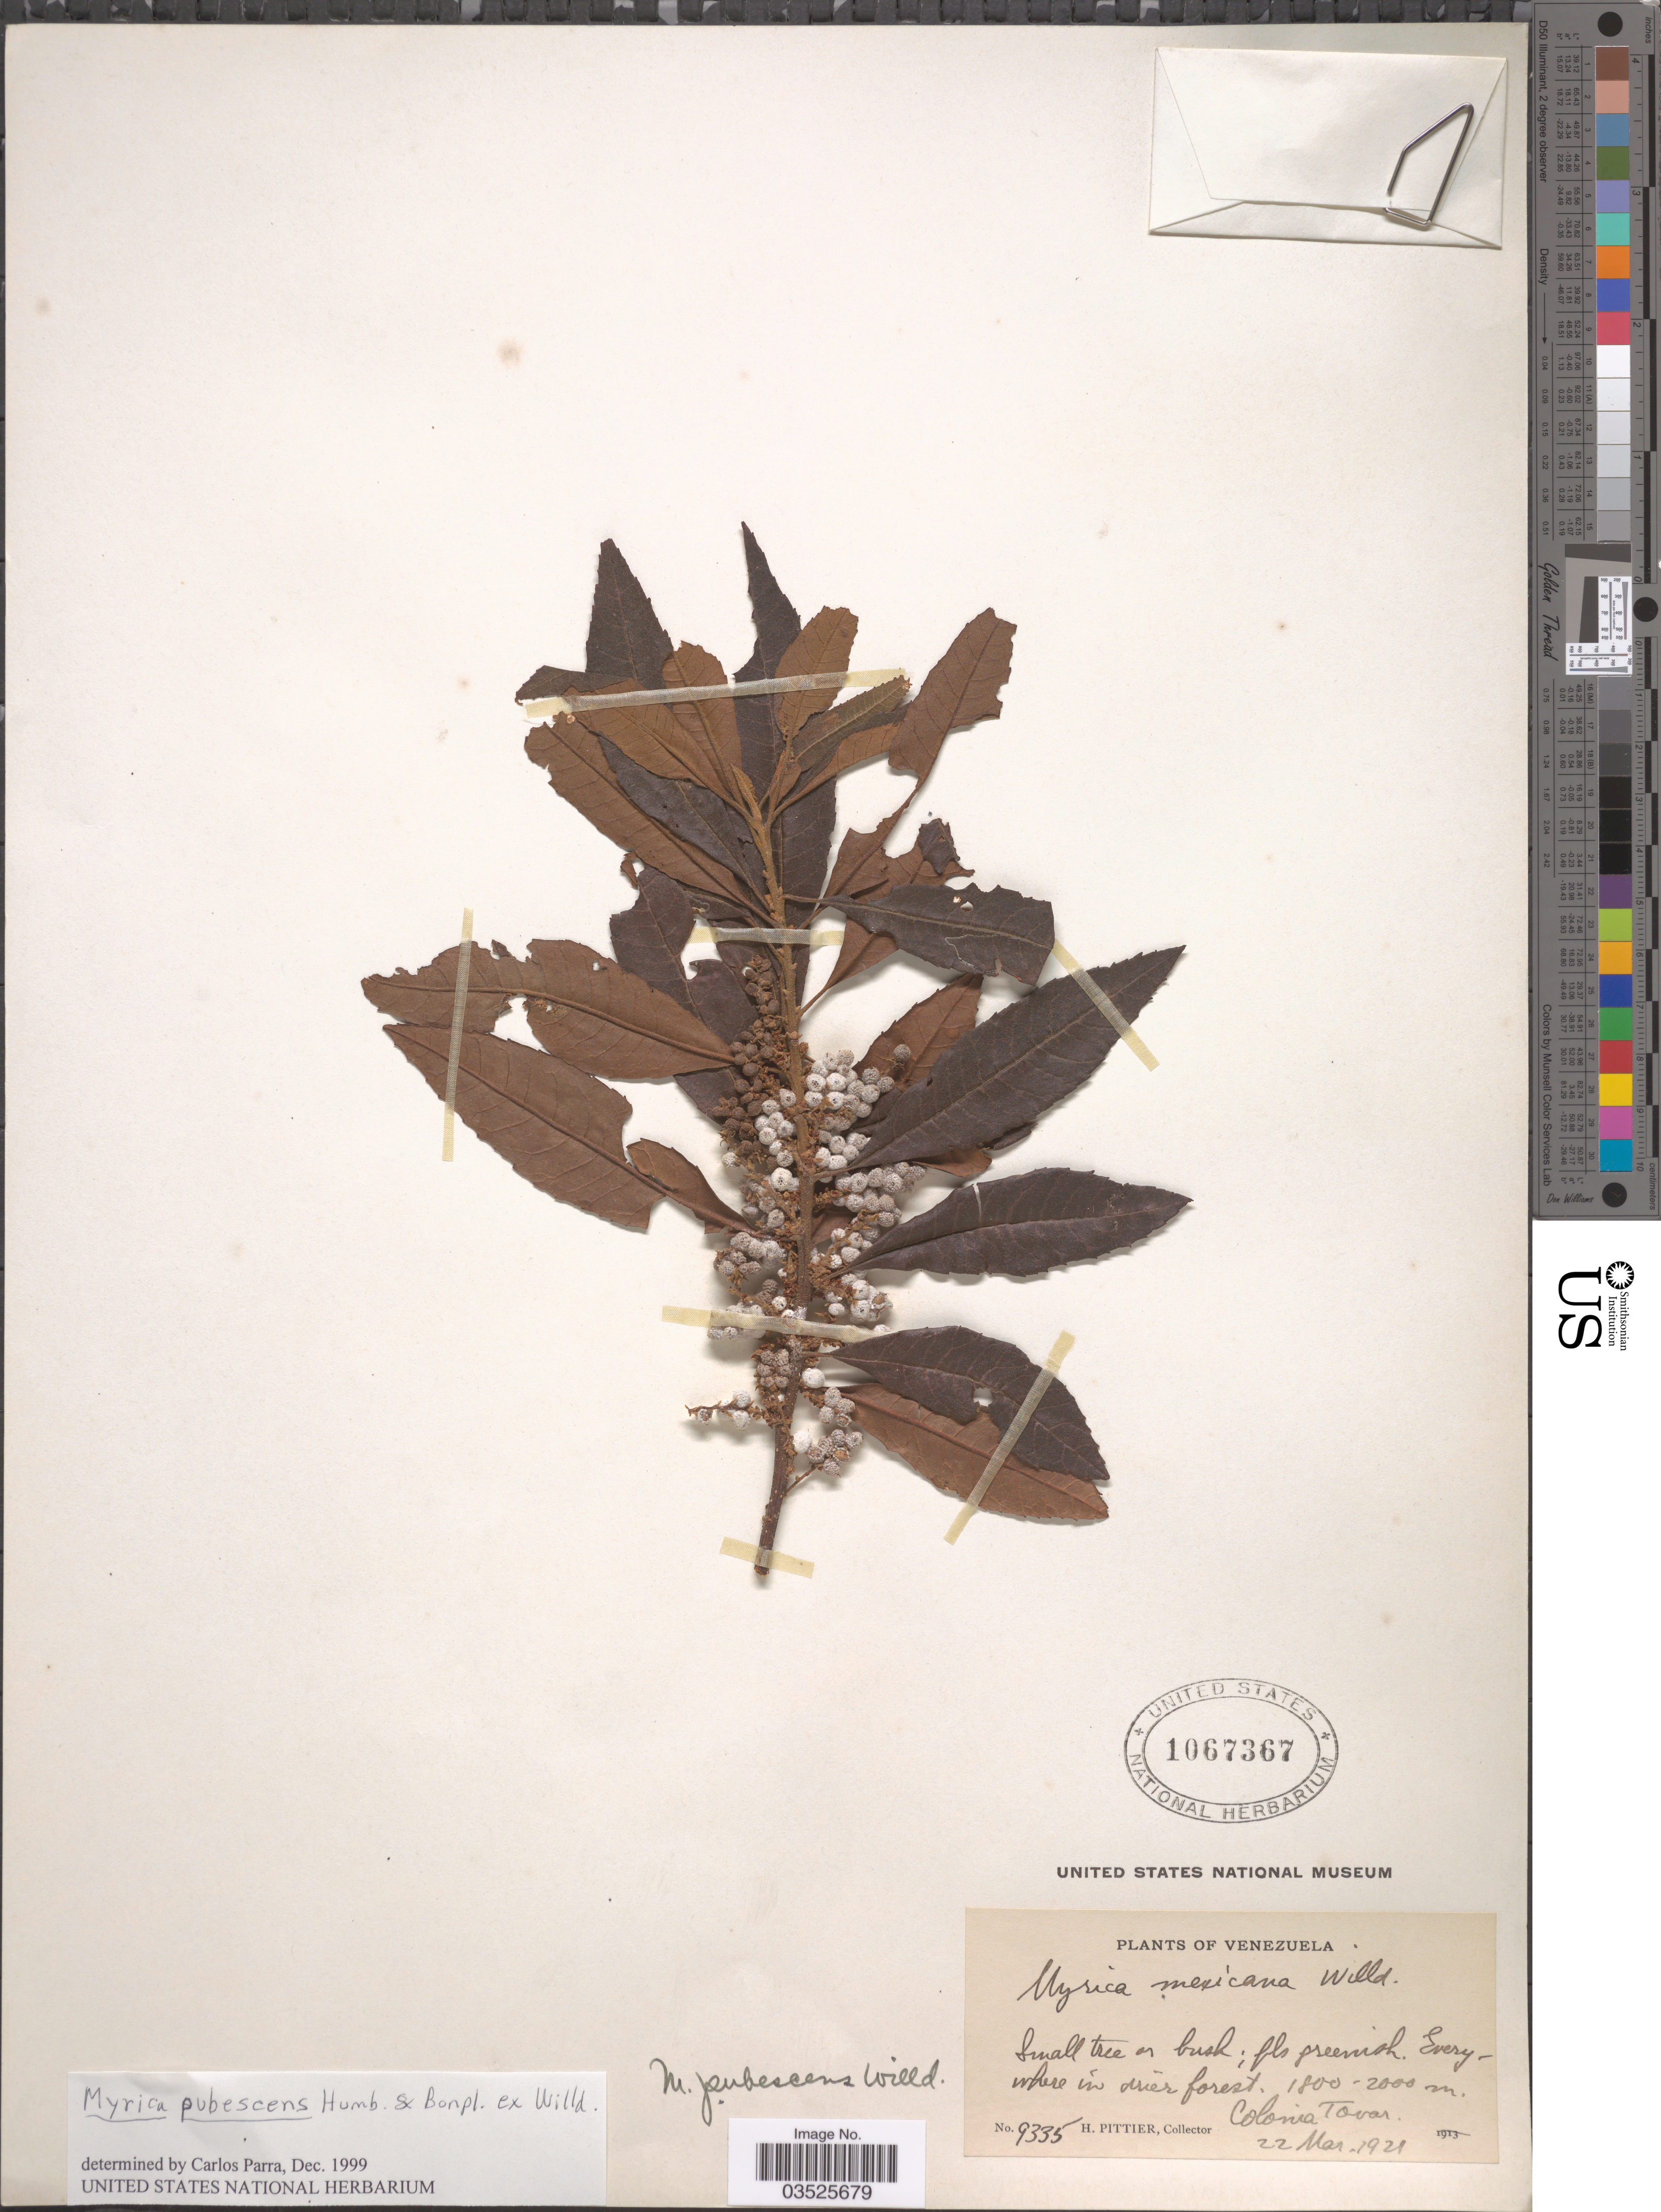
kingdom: Plantae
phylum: Tracheophyta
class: Magnoliopsida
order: Fagales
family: Myricaceae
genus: Morella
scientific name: Morella pubescens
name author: (Humb. & Bonpl. ex Willd.) Wilbur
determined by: Strong, M. T., (US), Smithsonian Institution - National Museum of Natural History (UNITED STATES)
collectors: H. F. Pittier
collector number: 9335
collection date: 1921-03-22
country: Venezuela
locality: Colonia Tovar.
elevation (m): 1800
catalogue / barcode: US 1067367